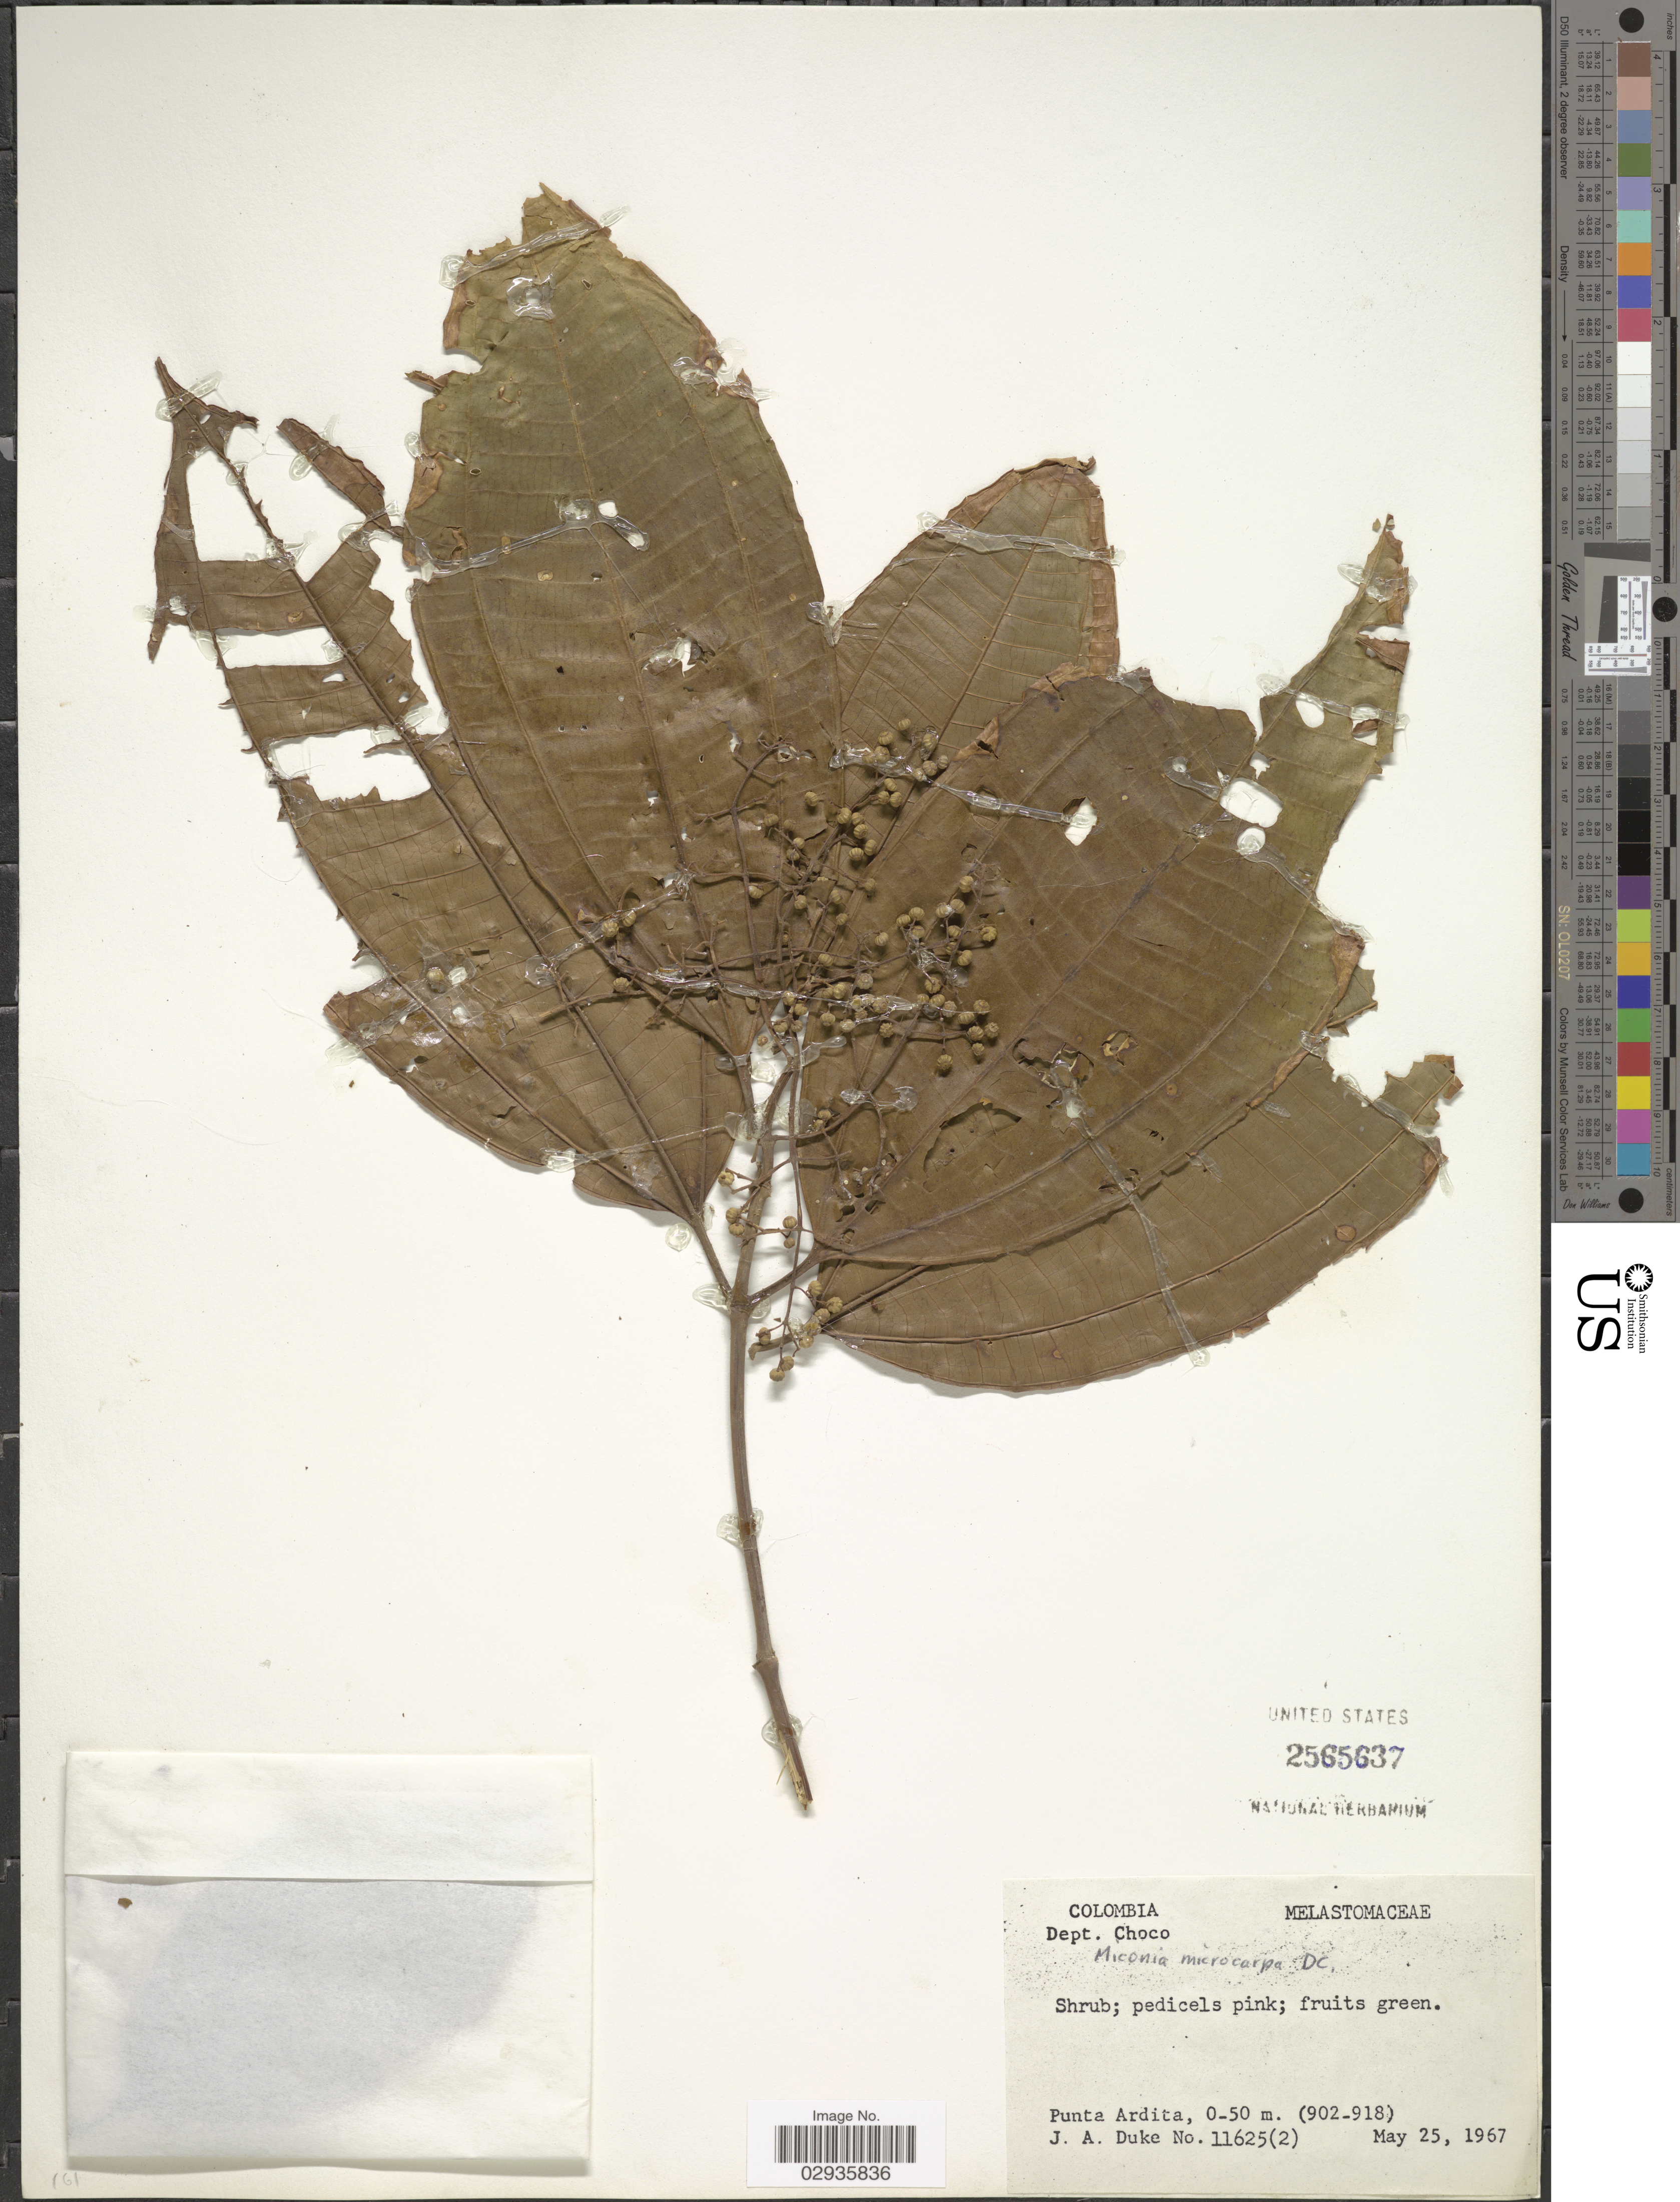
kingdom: Plantae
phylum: Tracheophyta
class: Magnoliopsida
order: Myrtales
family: Melastomataceae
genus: Miconia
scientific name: Miconia affinis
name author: DC.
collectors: J. A. Duke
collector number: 11625 (2)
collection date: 1967-05-25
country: Colombia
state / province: Chocó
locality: Dept. Choco, Punta Ardita.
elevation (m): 0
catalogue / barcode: US 2565637